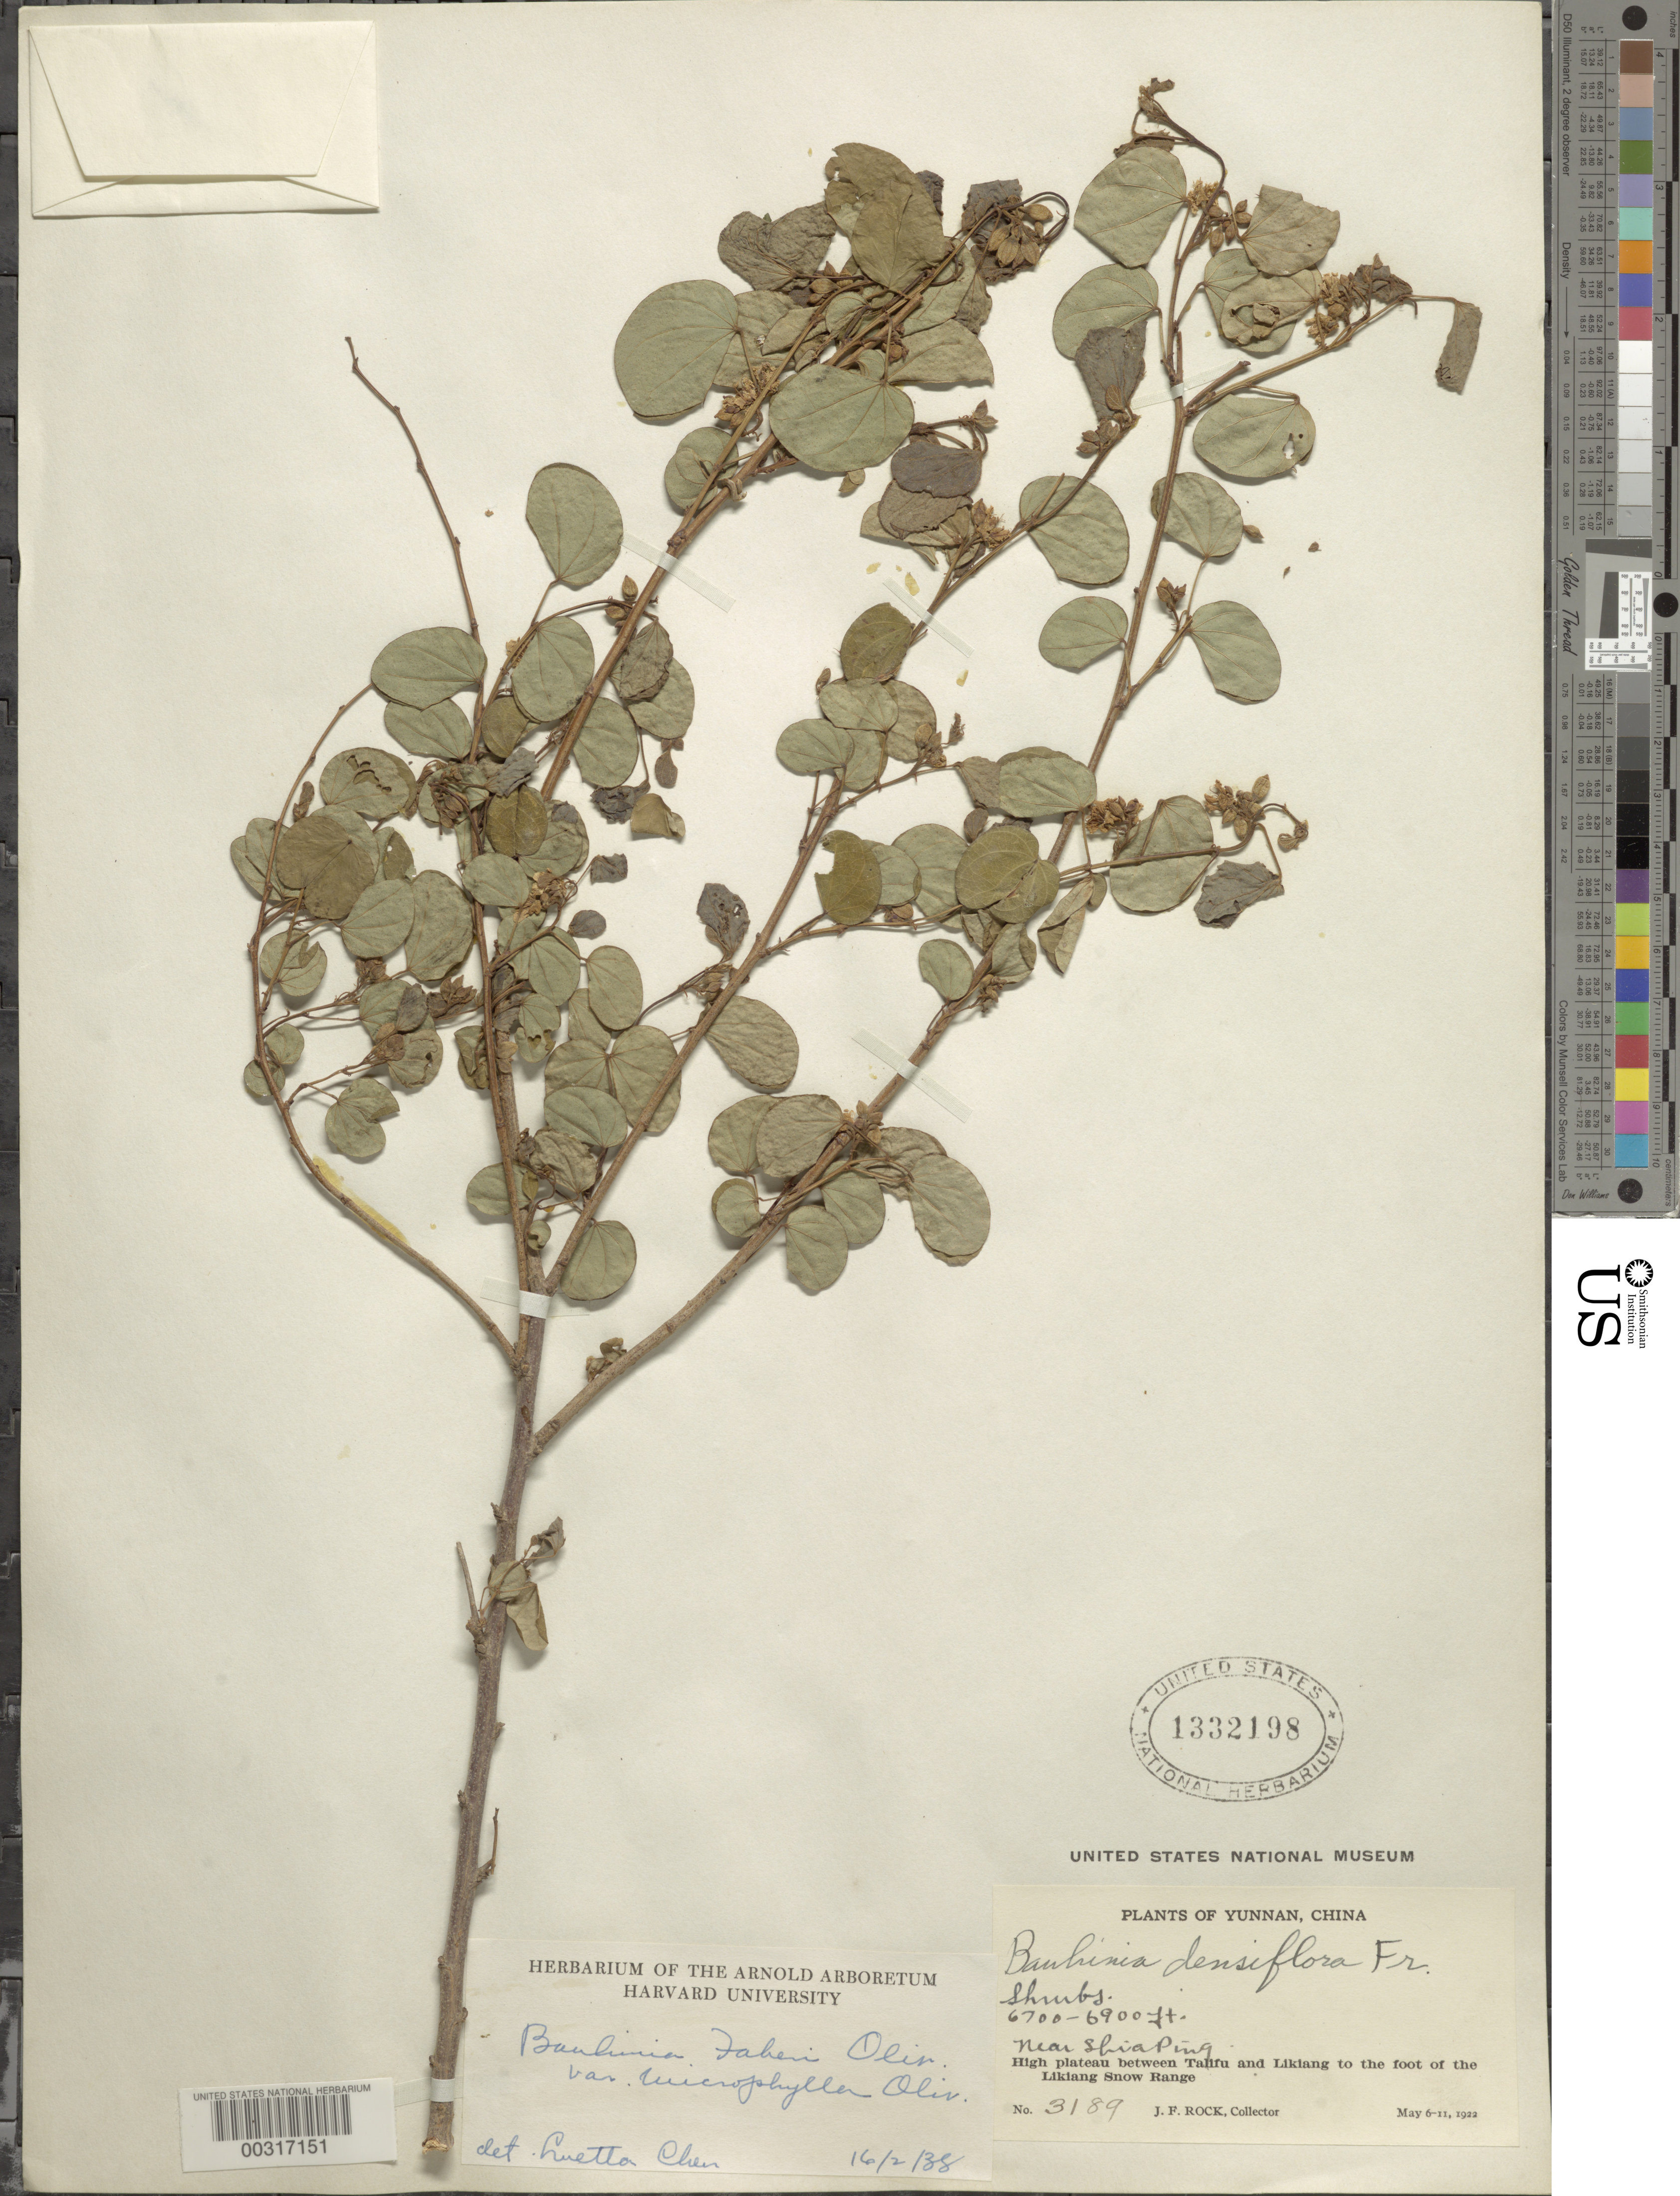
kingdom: Plantae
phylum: Tracheophyta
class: Magnoliopsida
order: Fabales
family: Fabaceae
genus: Bauhinia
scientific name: Bauhinia brachycarpa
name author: Wall. ex Benth.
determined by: U.S. National Herbarium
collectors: J. F. Rock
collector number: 3189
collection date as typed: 06 May 1922 to 11 May 1922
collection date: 1922-05-06/1922-05-11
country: China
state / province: Yunnan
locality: Near shiaping, between talifu and likiang to the foot of likiang snow range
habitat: High plateau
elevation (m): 2042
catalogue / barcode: US 1332198